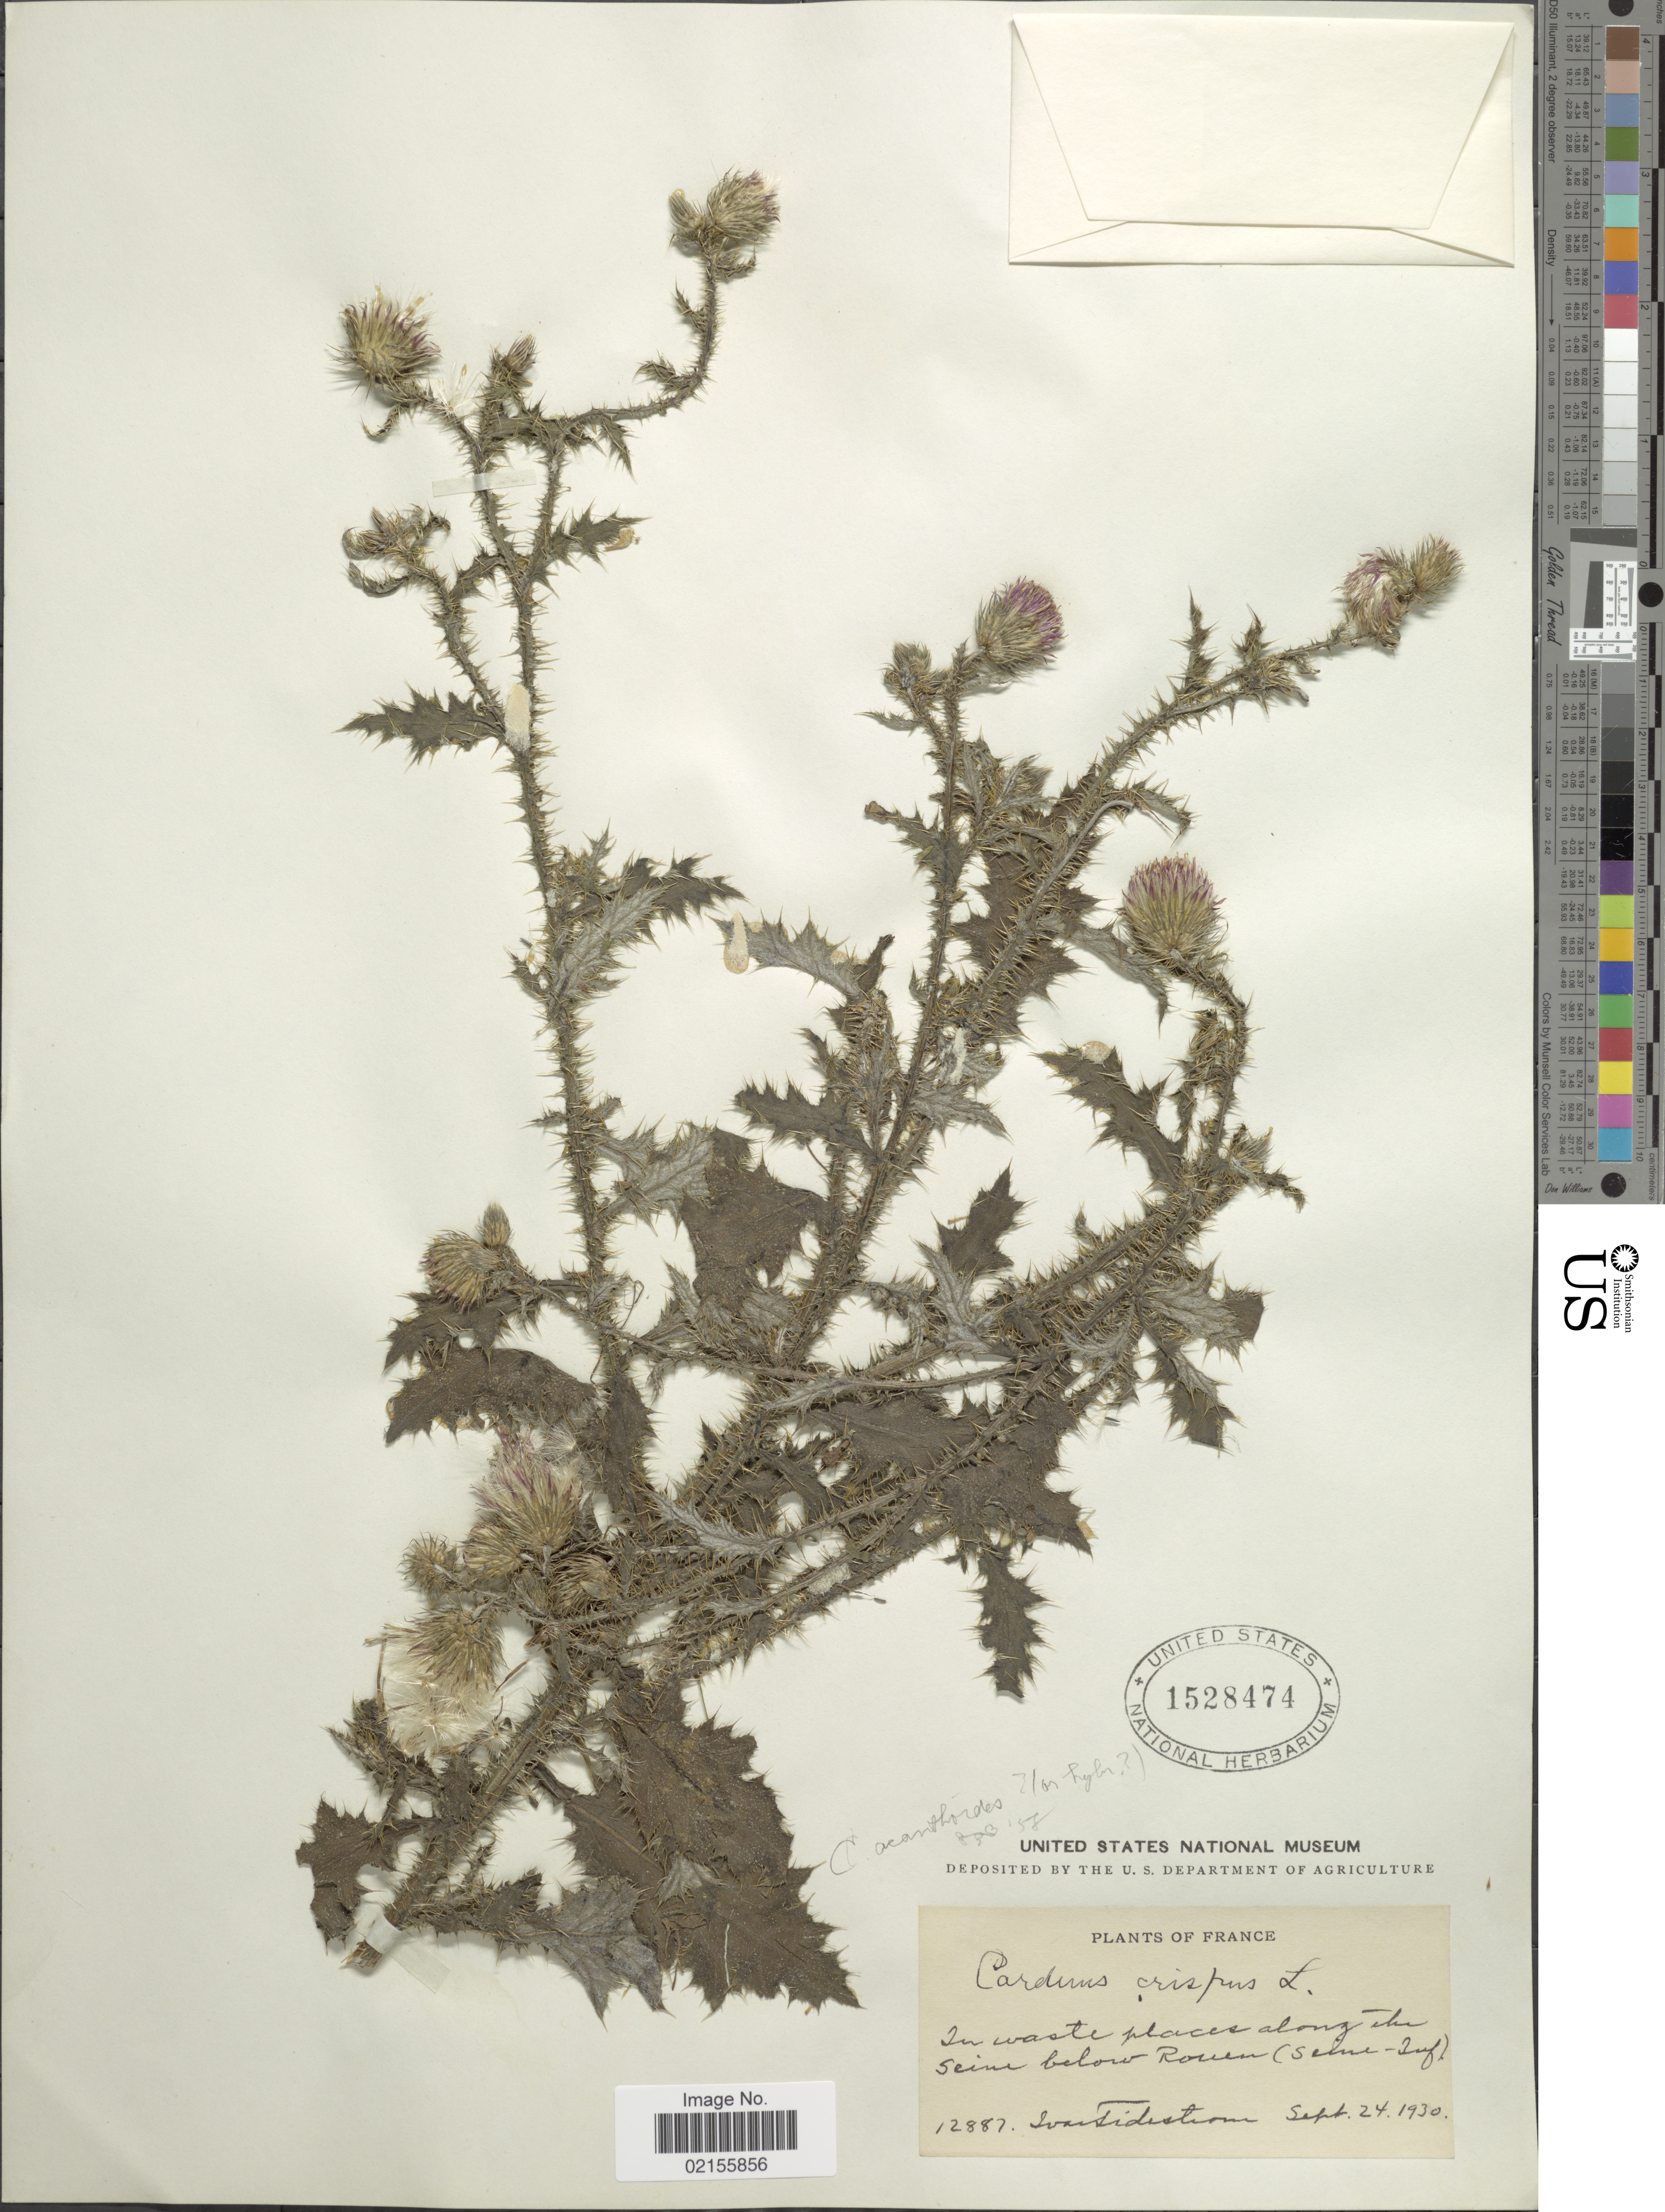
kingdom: Plantae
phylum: Tracheophyta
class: Magnoliopsida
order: Asterales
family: Asteraceae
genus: Carduus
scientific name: Carduus crispus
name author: L.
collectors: I. F. Tidestrom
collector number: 12887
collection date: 1930-09-24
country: France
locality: In waste places along the Seine below Rouen (Seine-Inf.)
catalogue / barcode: US 1528474